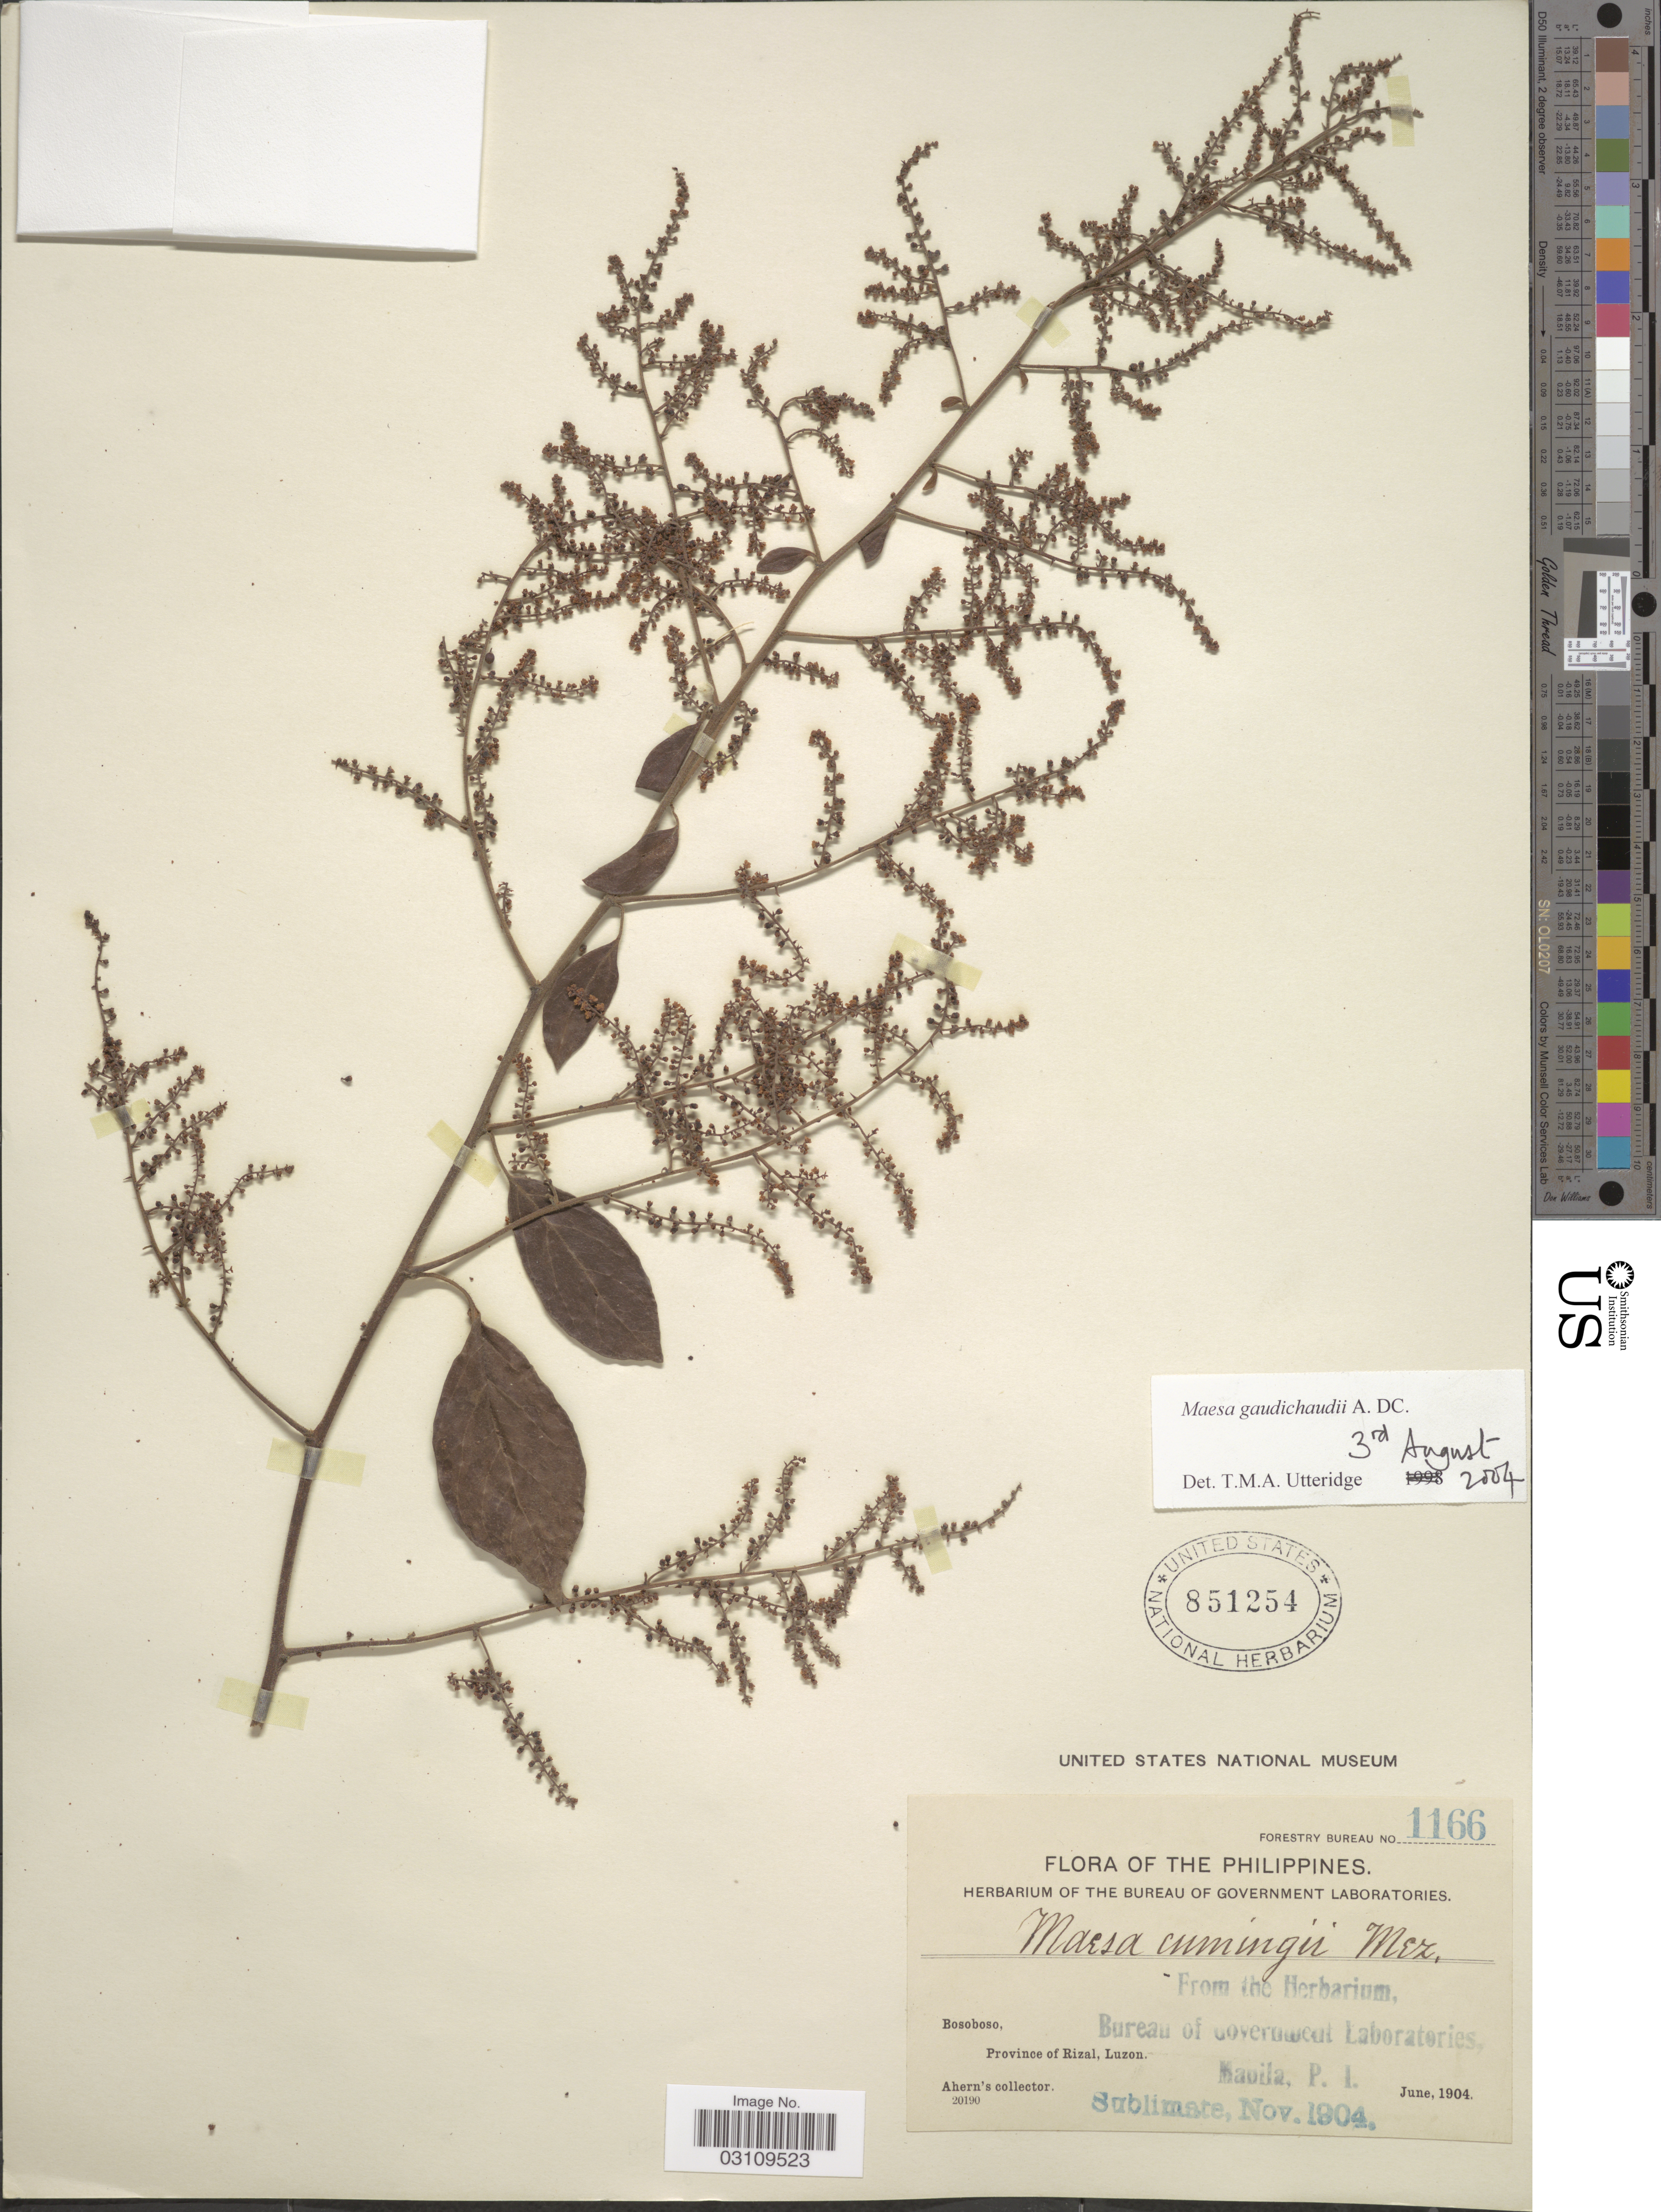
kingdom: Plantae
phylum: Tracheophyta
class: Magnoliopsida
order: Ericales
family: Primulaceae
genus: Maesa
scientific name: Maesa gaudichaudii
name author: A. DC.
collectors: Ahern's collector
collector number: Forestry Bureau 1166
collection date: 1904-06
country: Philippines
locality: Bosoboso, Province of Rizal, Luzon.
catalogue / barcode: US 851254